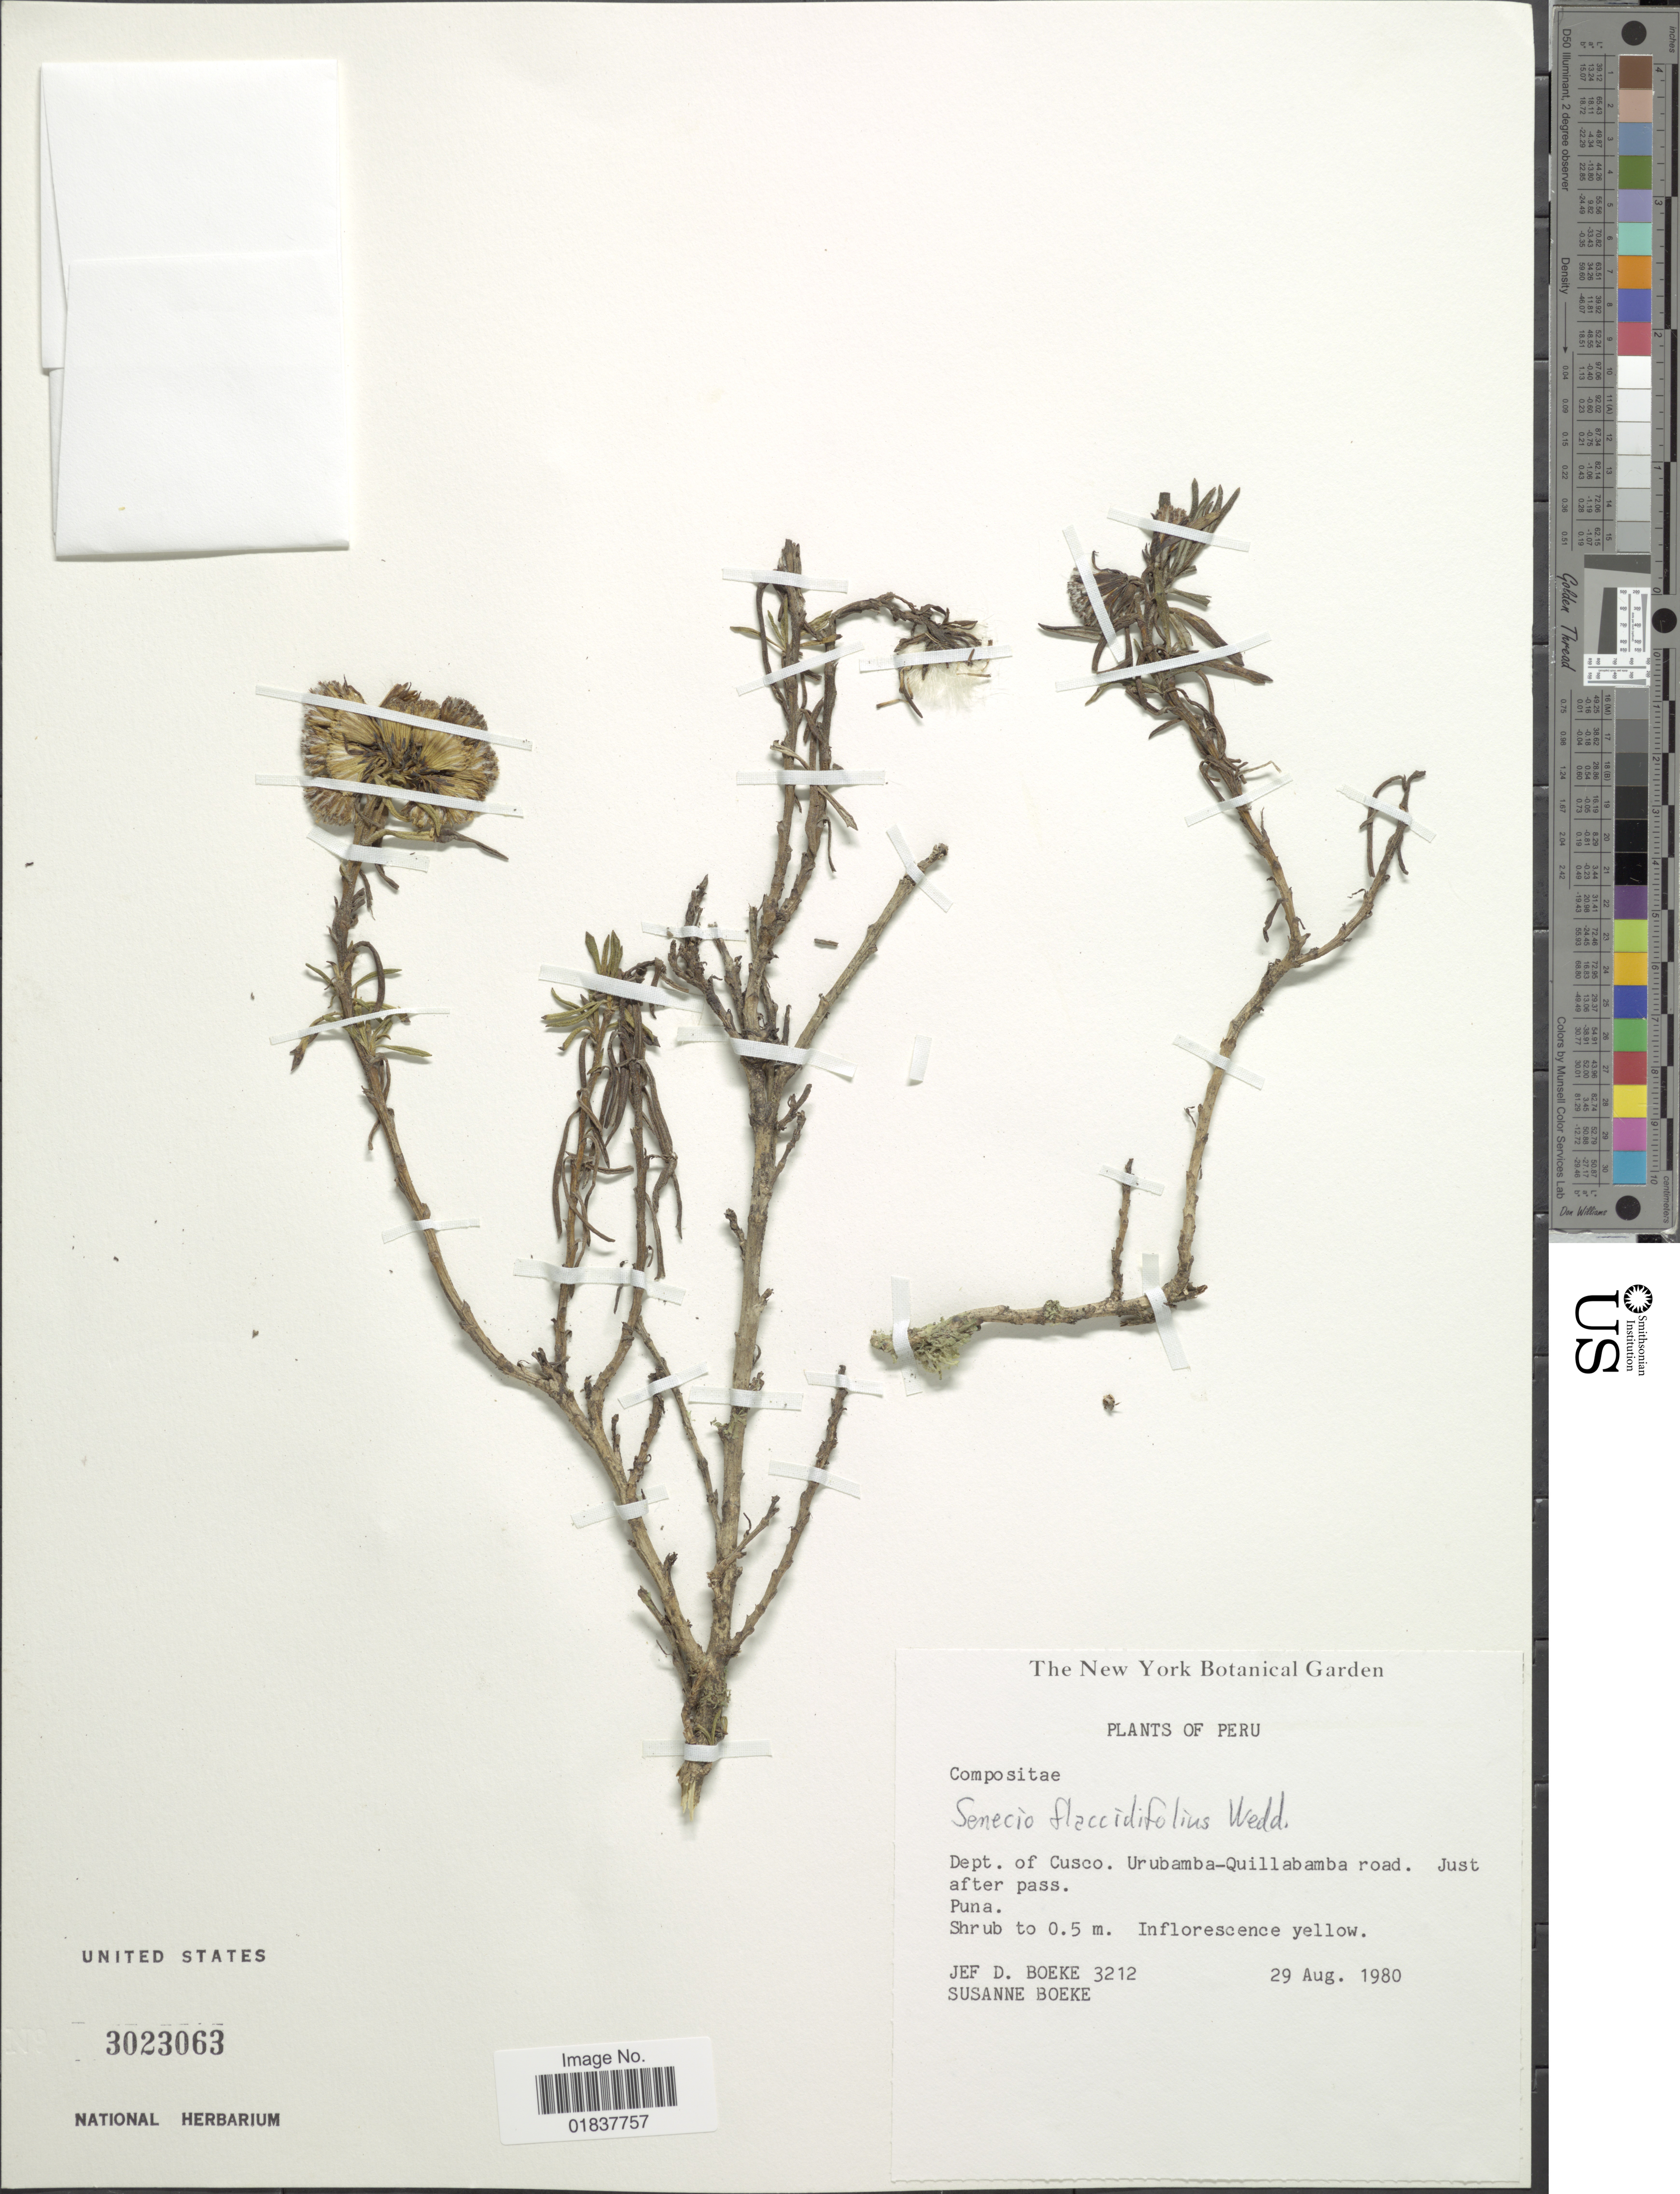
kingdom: Plantae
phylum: Tracheophyta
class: Magnoliopsida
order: Asterales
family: Asteraceae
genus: Senecio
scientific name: Senecio flaccidifolius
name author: Wedd.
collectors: J. D. Boeke & S. Boeke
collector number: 3212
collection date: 1980-08-29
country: Peru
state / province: Cusco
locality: Urubamba-Quillabamba road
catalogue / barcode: US 3023063